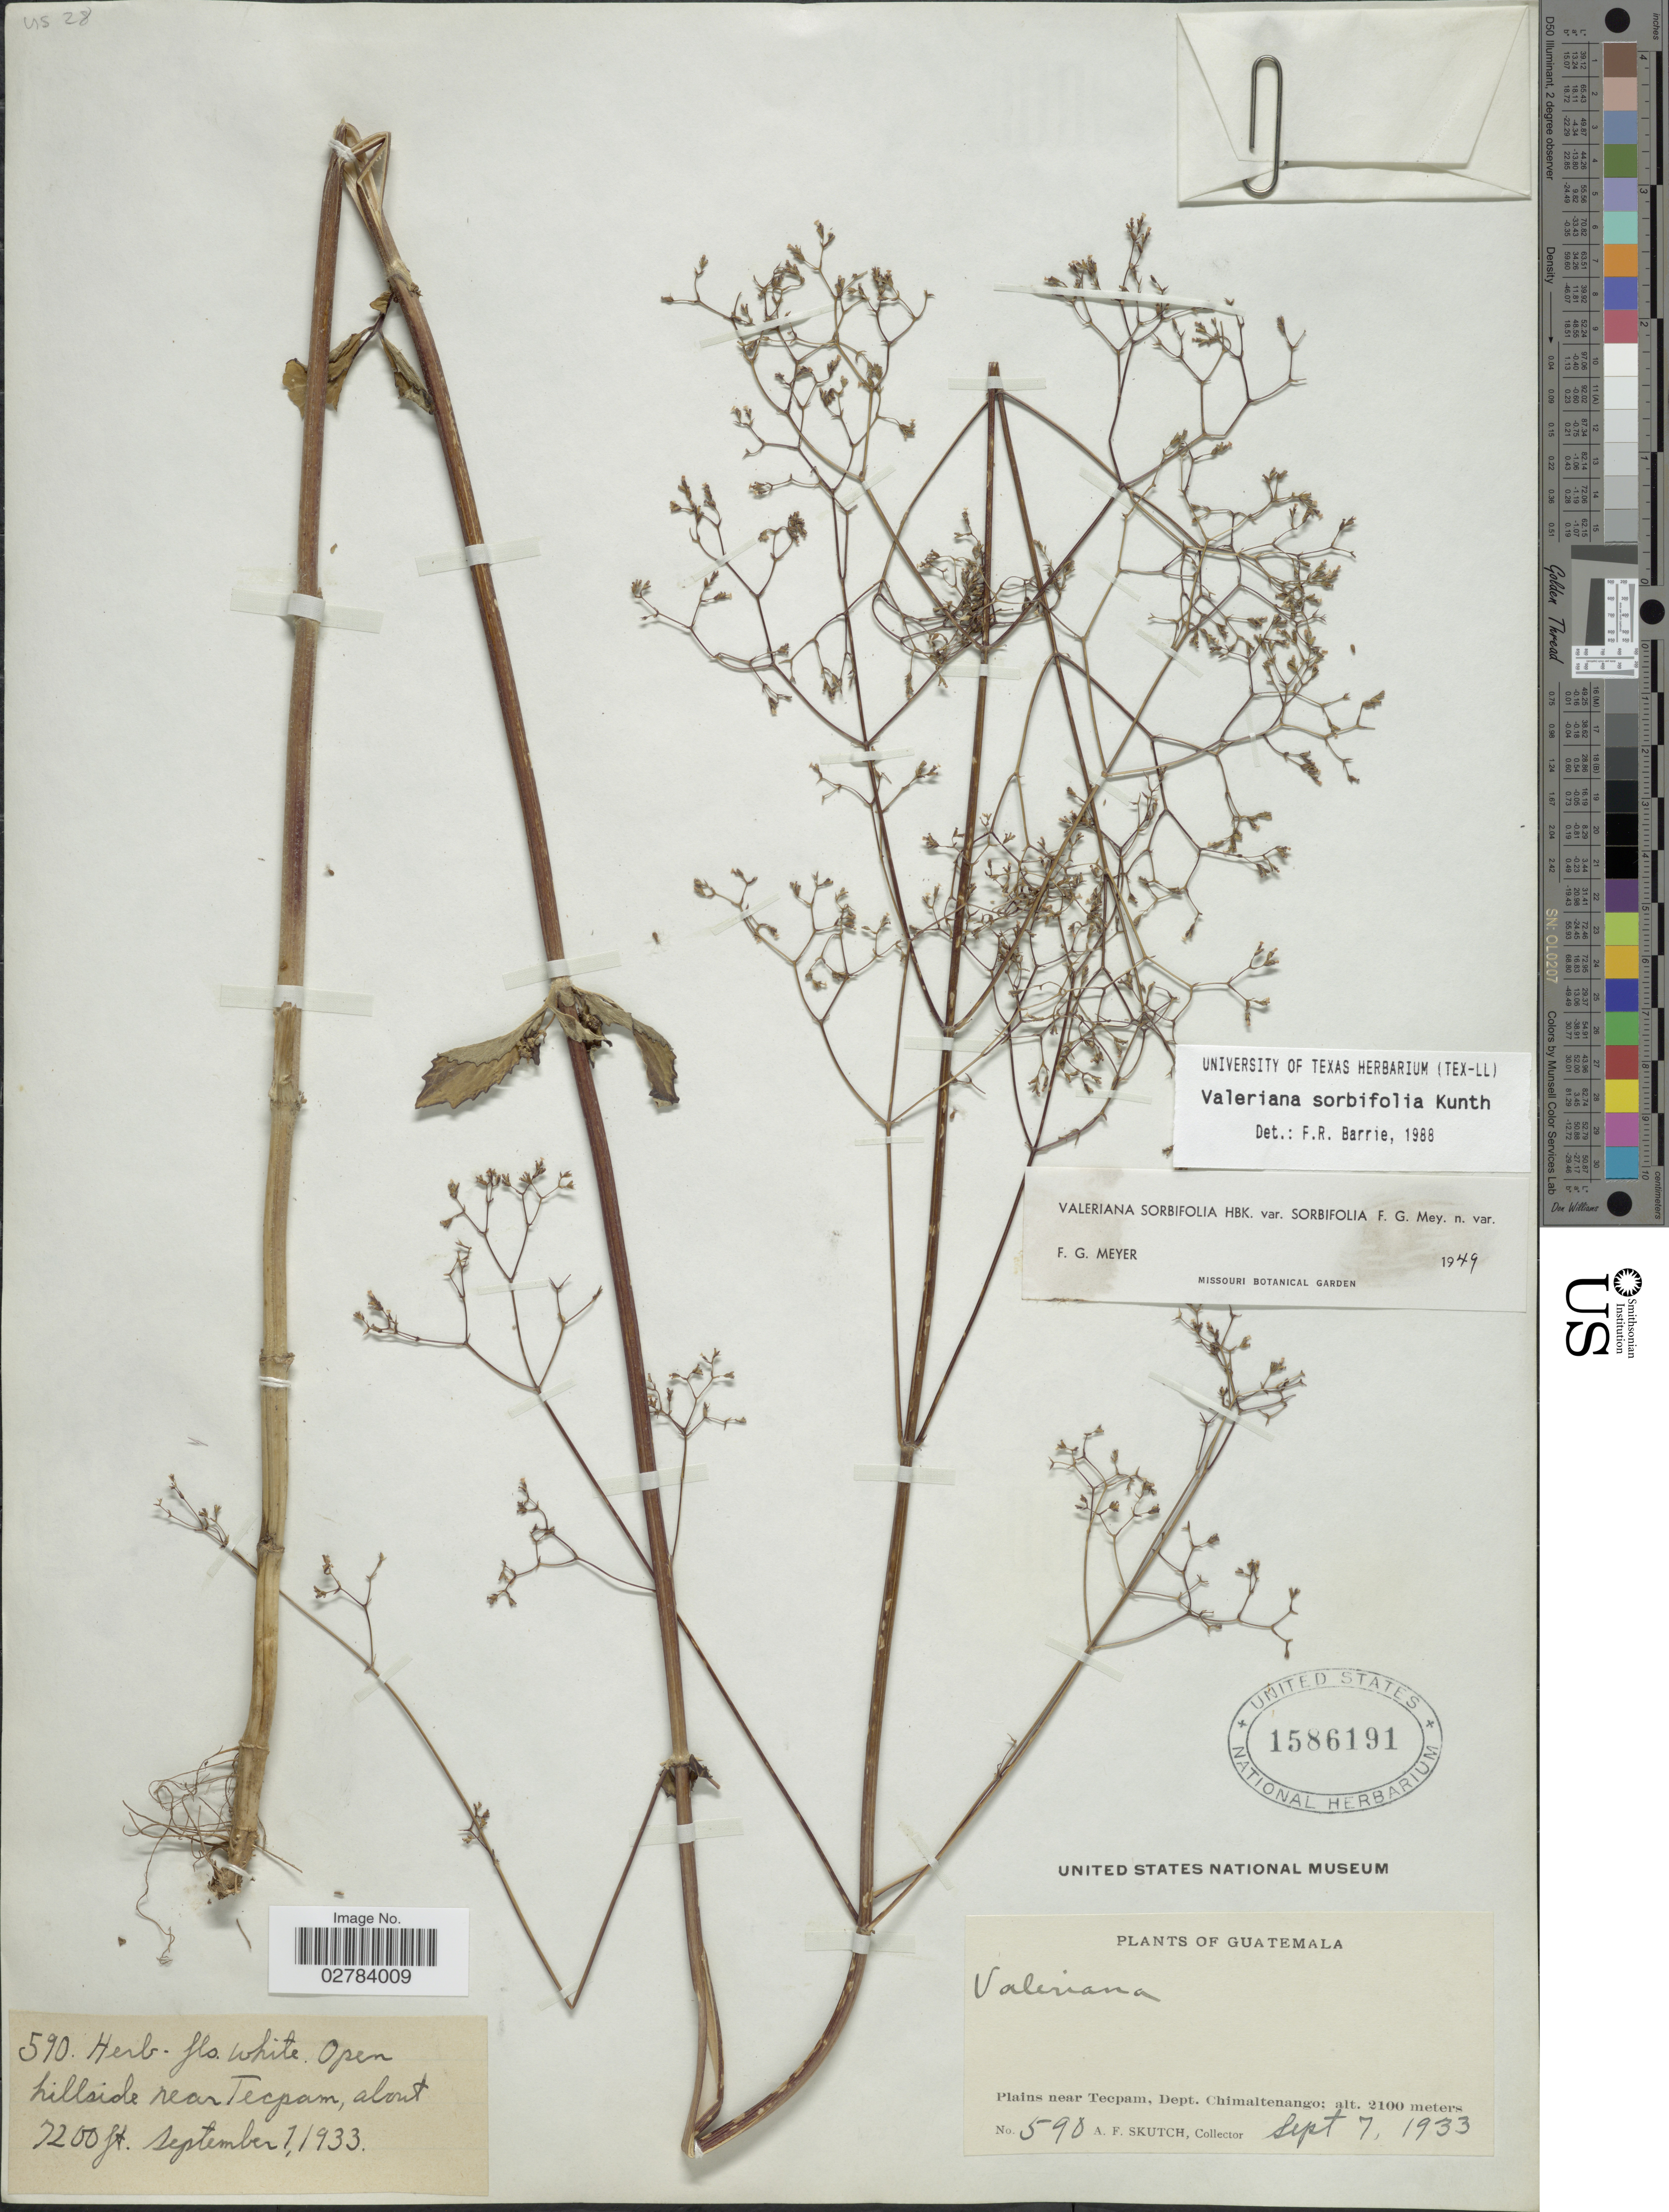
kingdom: Plantae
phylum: Tracheophyta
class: Magnoliopsida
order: Dipsacales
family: Caprifoliaceae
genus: Valeriana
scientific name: Valeriana sorbifolia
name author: Kunth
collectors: A. F. Skutch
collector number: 590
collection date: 1933-09-01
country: Guatemala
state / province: Chimaltenango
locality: Open hillside near Tecpam, Plains near Tecpam, Dept. Chimaltenango.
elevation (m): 2100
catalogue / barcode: US 1586191